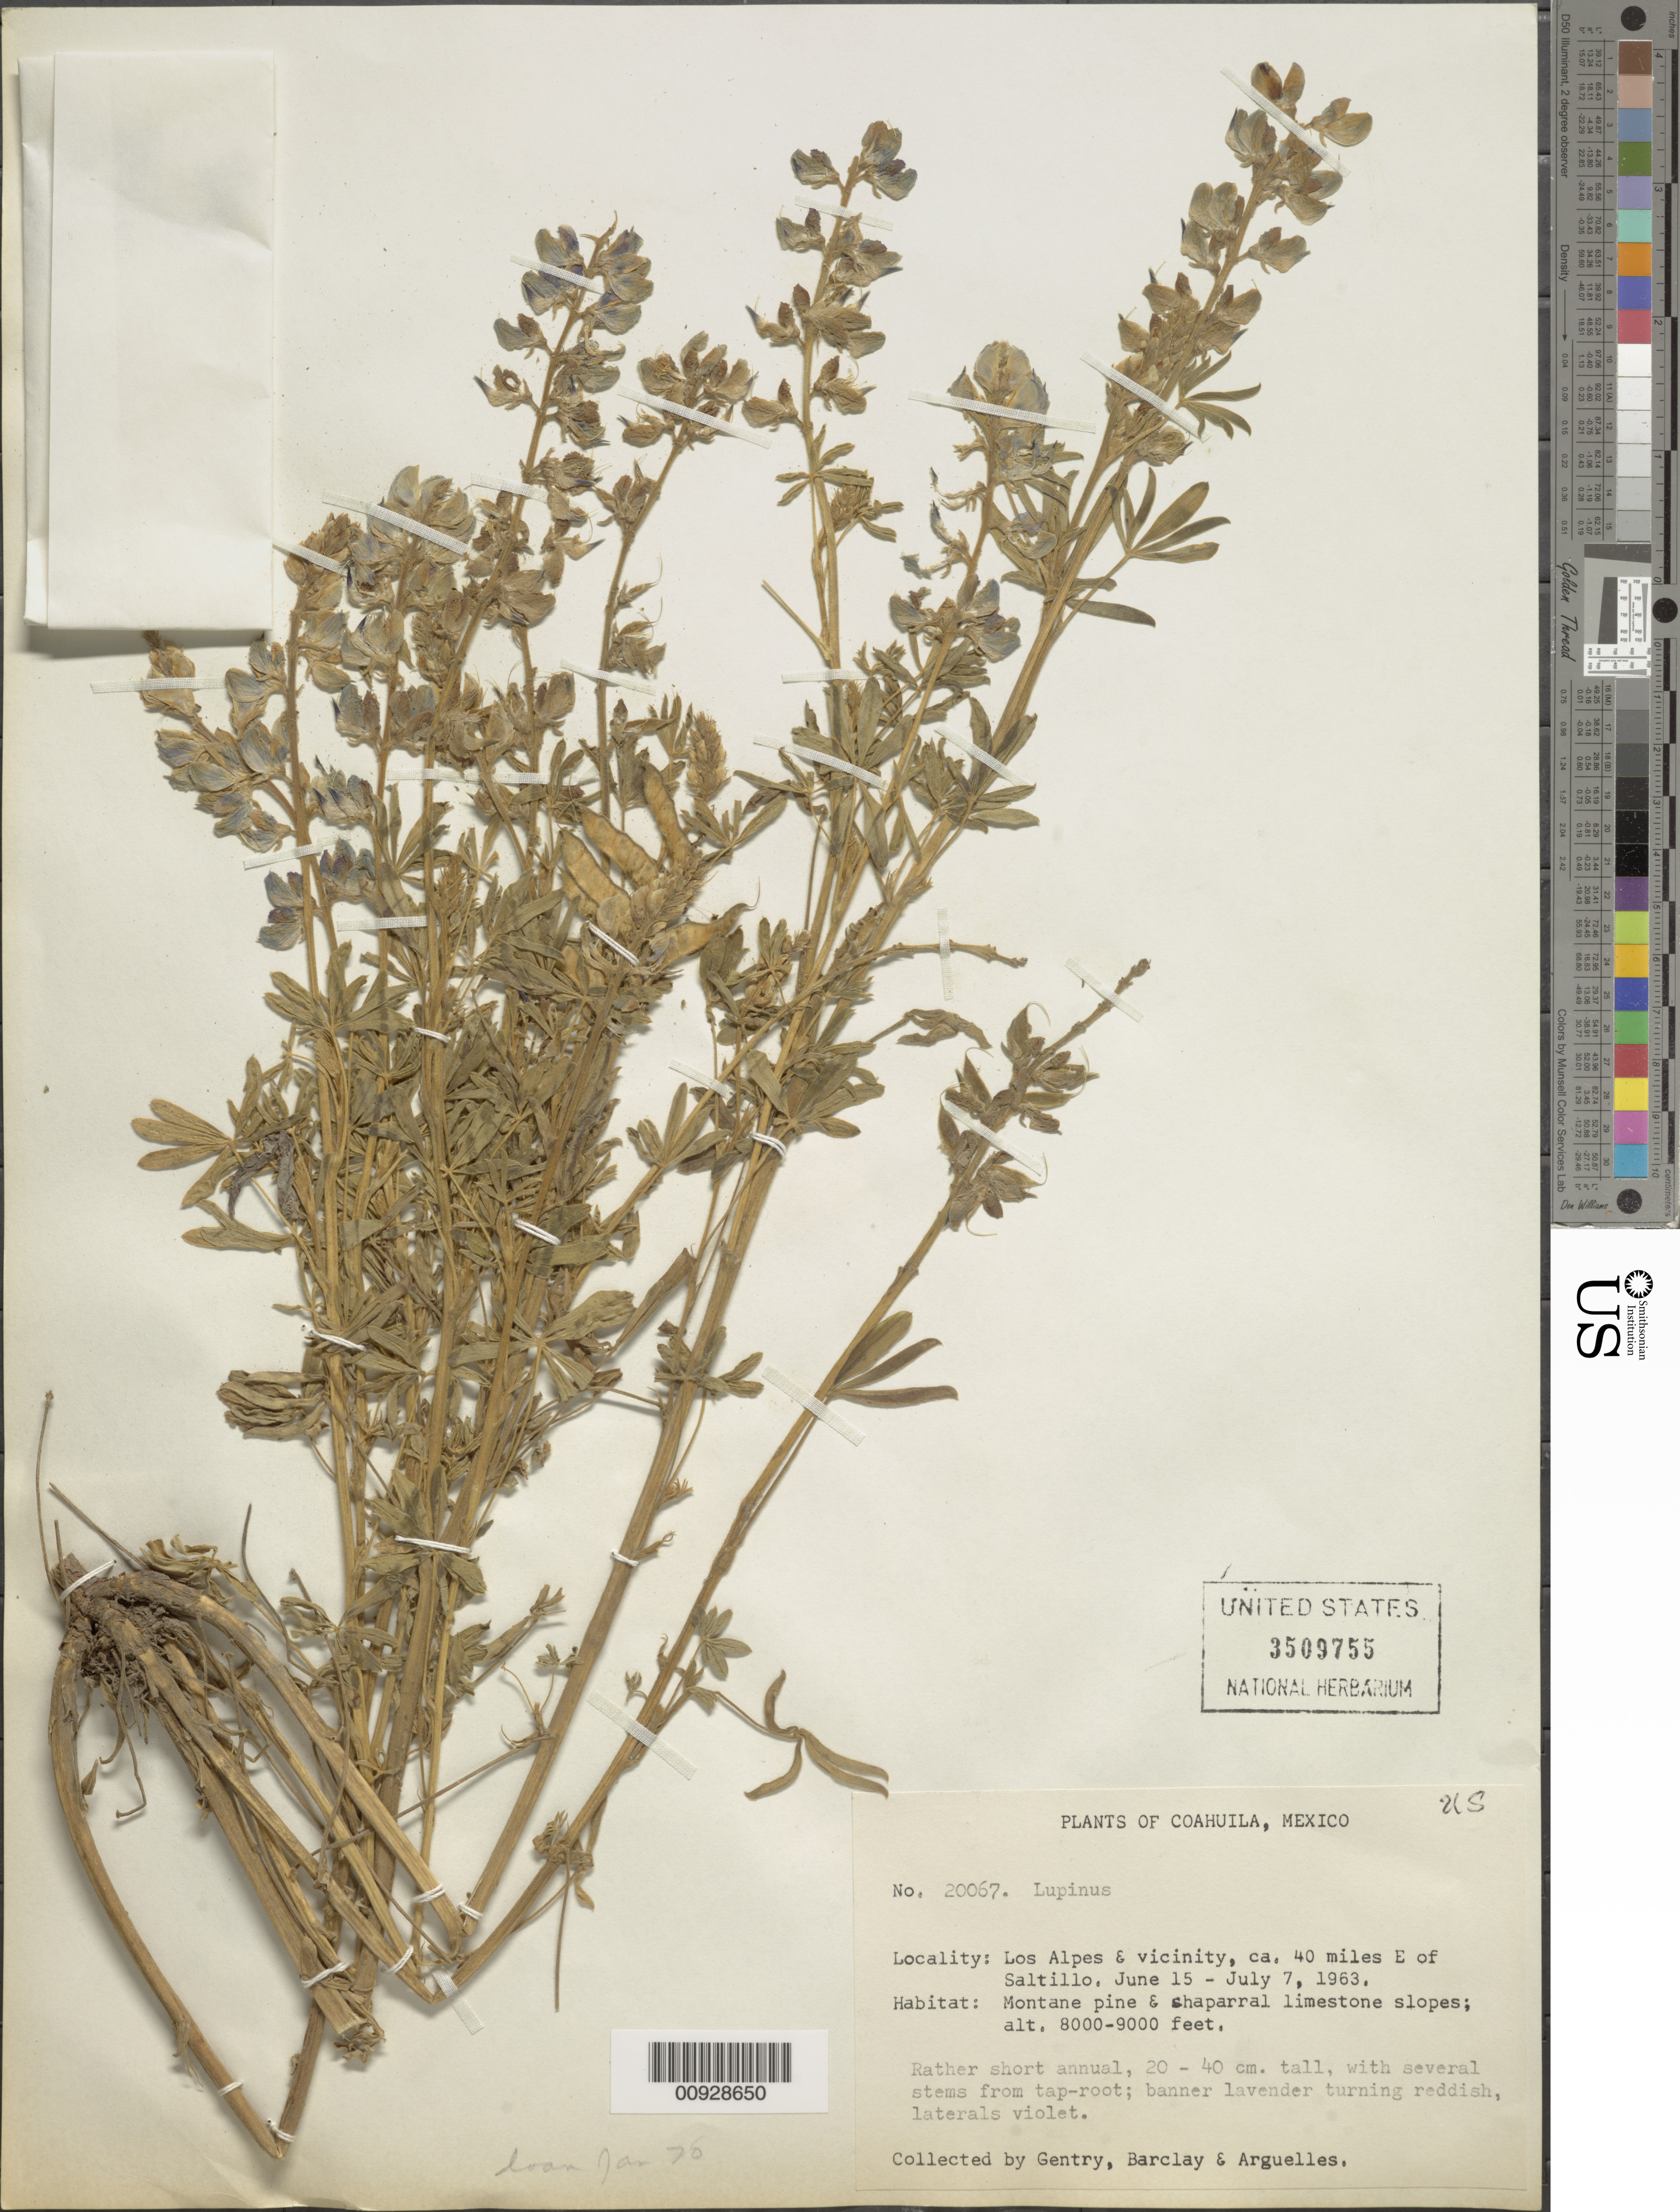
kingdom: Plantae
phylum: Tracheophyta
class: Magnoliopsida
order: Fabales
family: Fabaceae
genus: Lupinus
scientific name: Lupinus sp.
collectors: Gentry, --, -- Barclay & Arguelles, --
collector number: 20067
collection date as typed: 15 Jun 1963 to 07 Jul 1963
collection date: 1963-06-15/1963-07-07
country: Mexico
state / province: Coahuila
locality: Los Alpes & vicinity, ca. 40 miles E of Saltillo.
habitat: Montane pine & chaparral limestone slopes.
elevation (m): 2438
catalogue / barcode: US 3509755